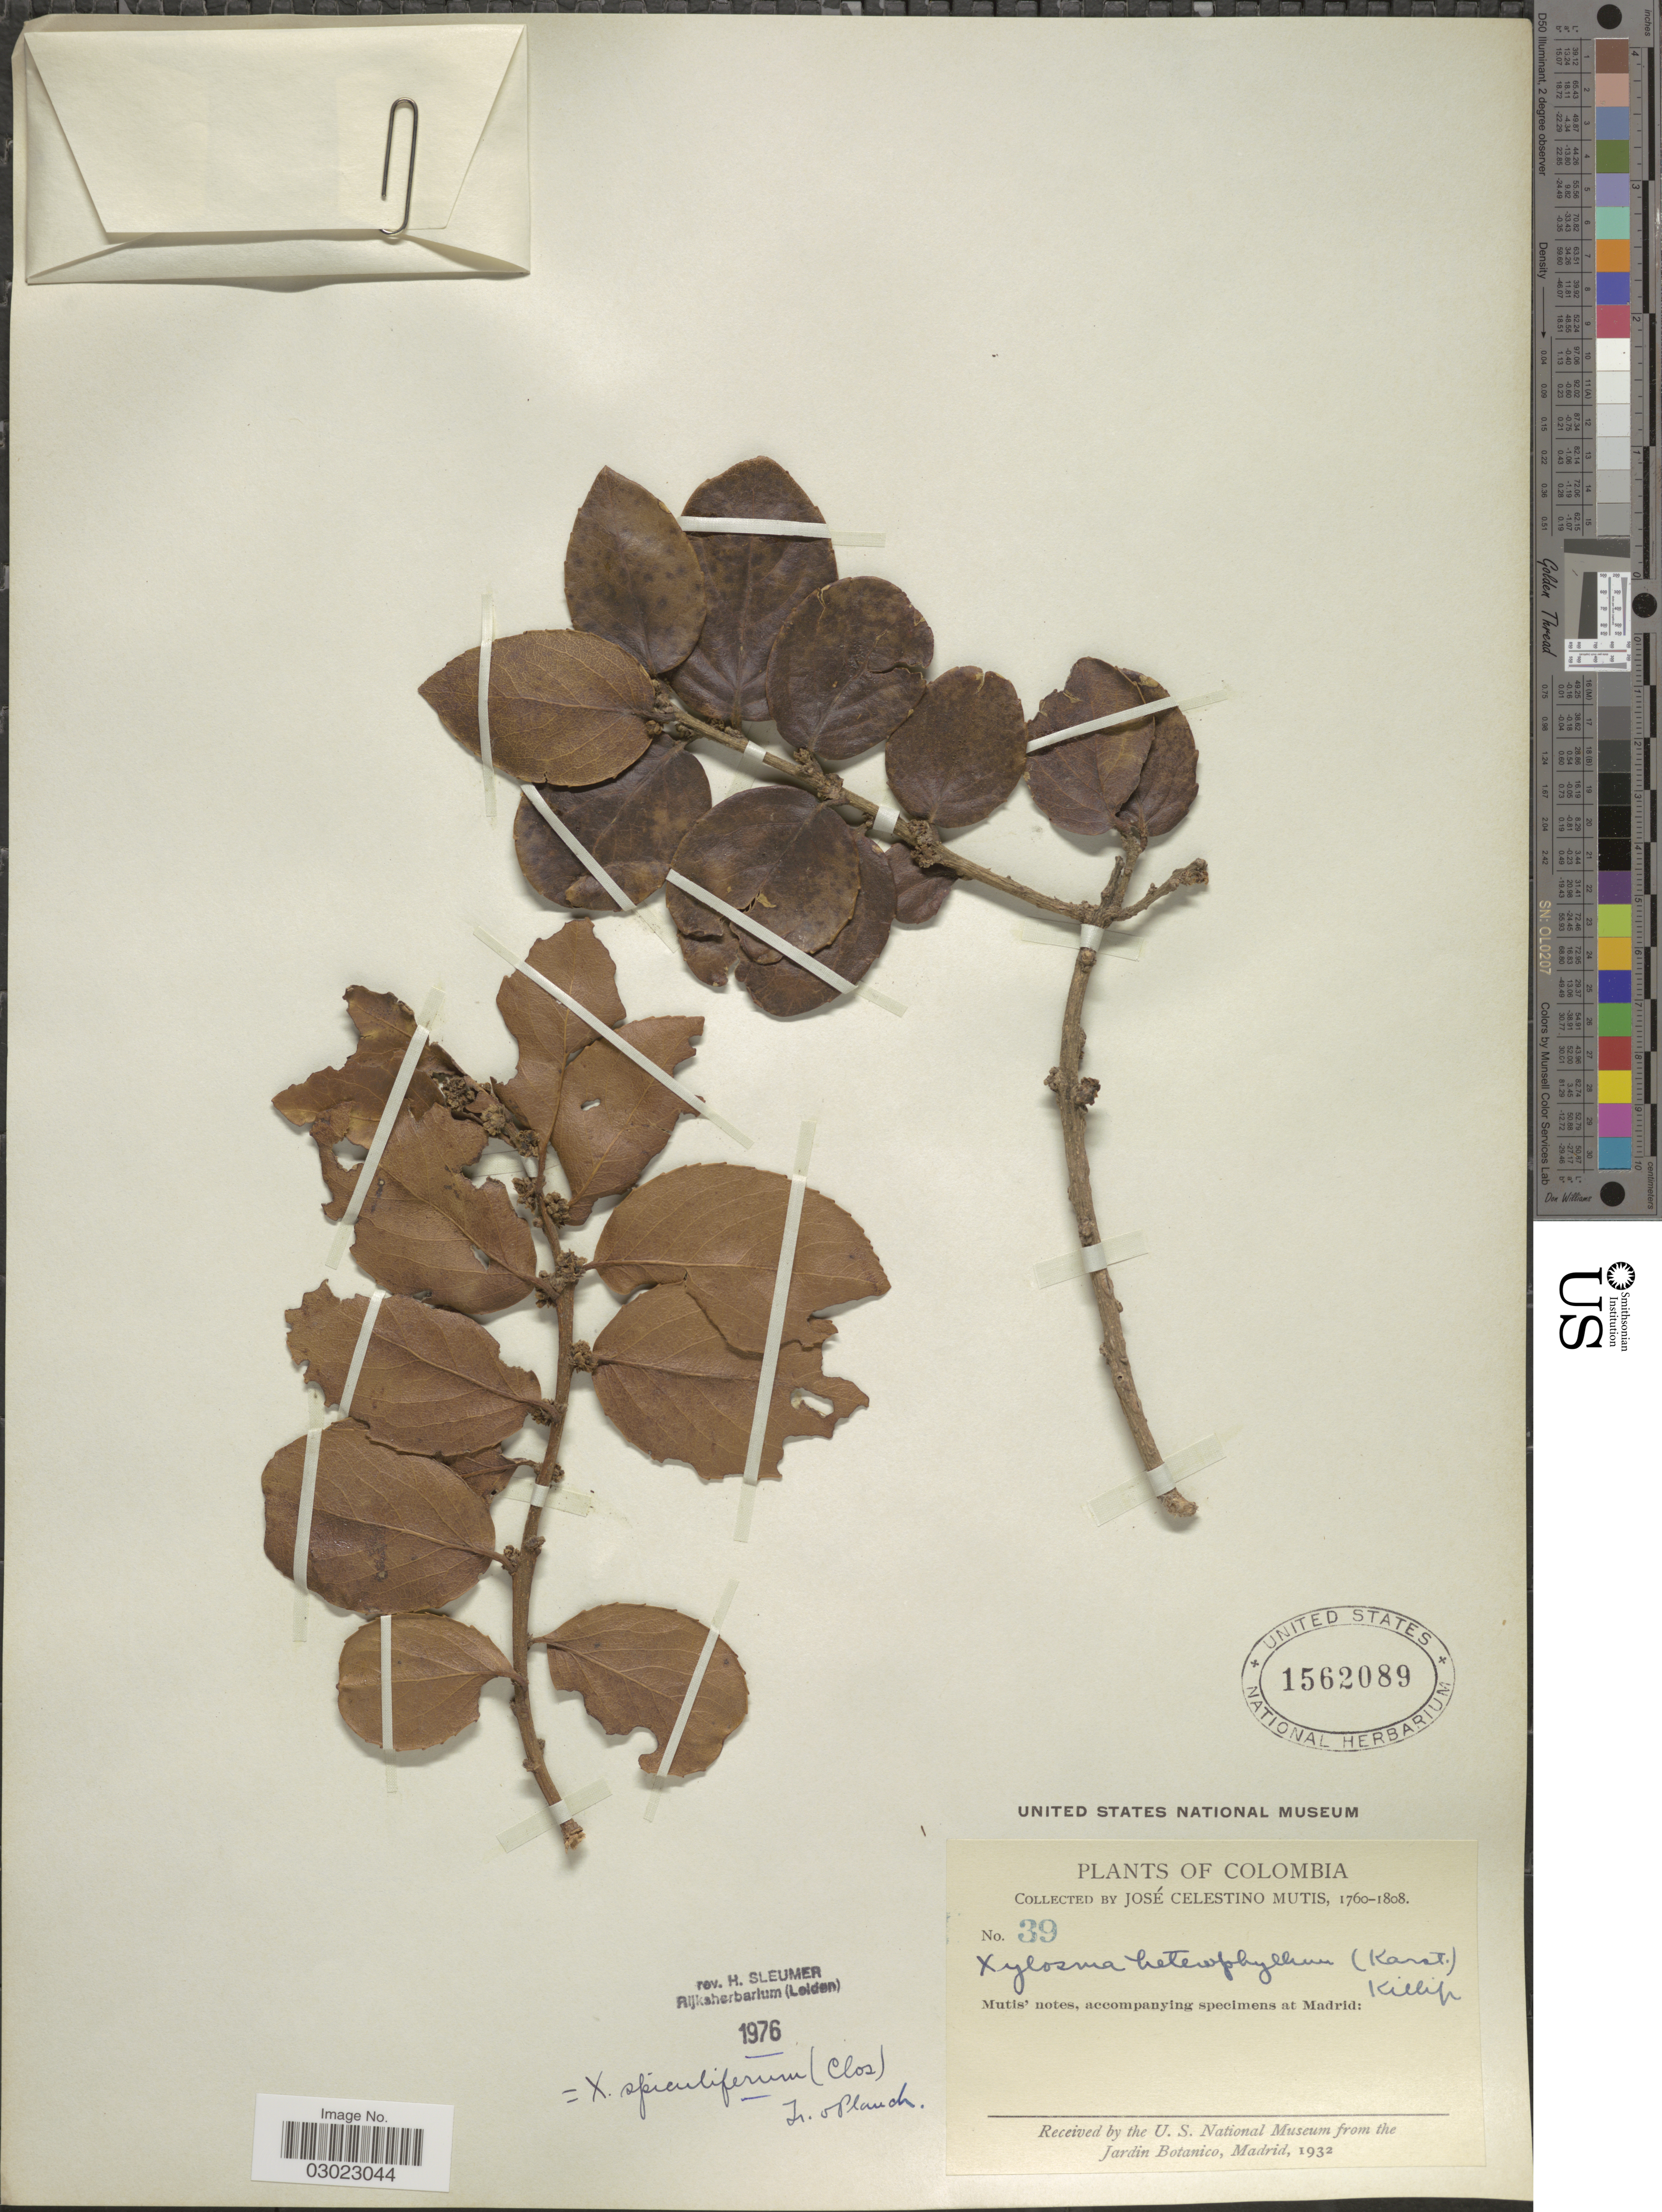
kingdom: Plantae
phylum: Tracheophyta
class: Magnoliopsida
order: Malpighiales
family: Salicaceae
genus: Xylosma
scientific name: Xylosma spiculifera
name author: (Tul.) Triana & Planch.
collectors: J. C. B. Mutis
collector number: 39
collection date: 1760/1808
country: Colombia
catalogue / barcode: US 1562089